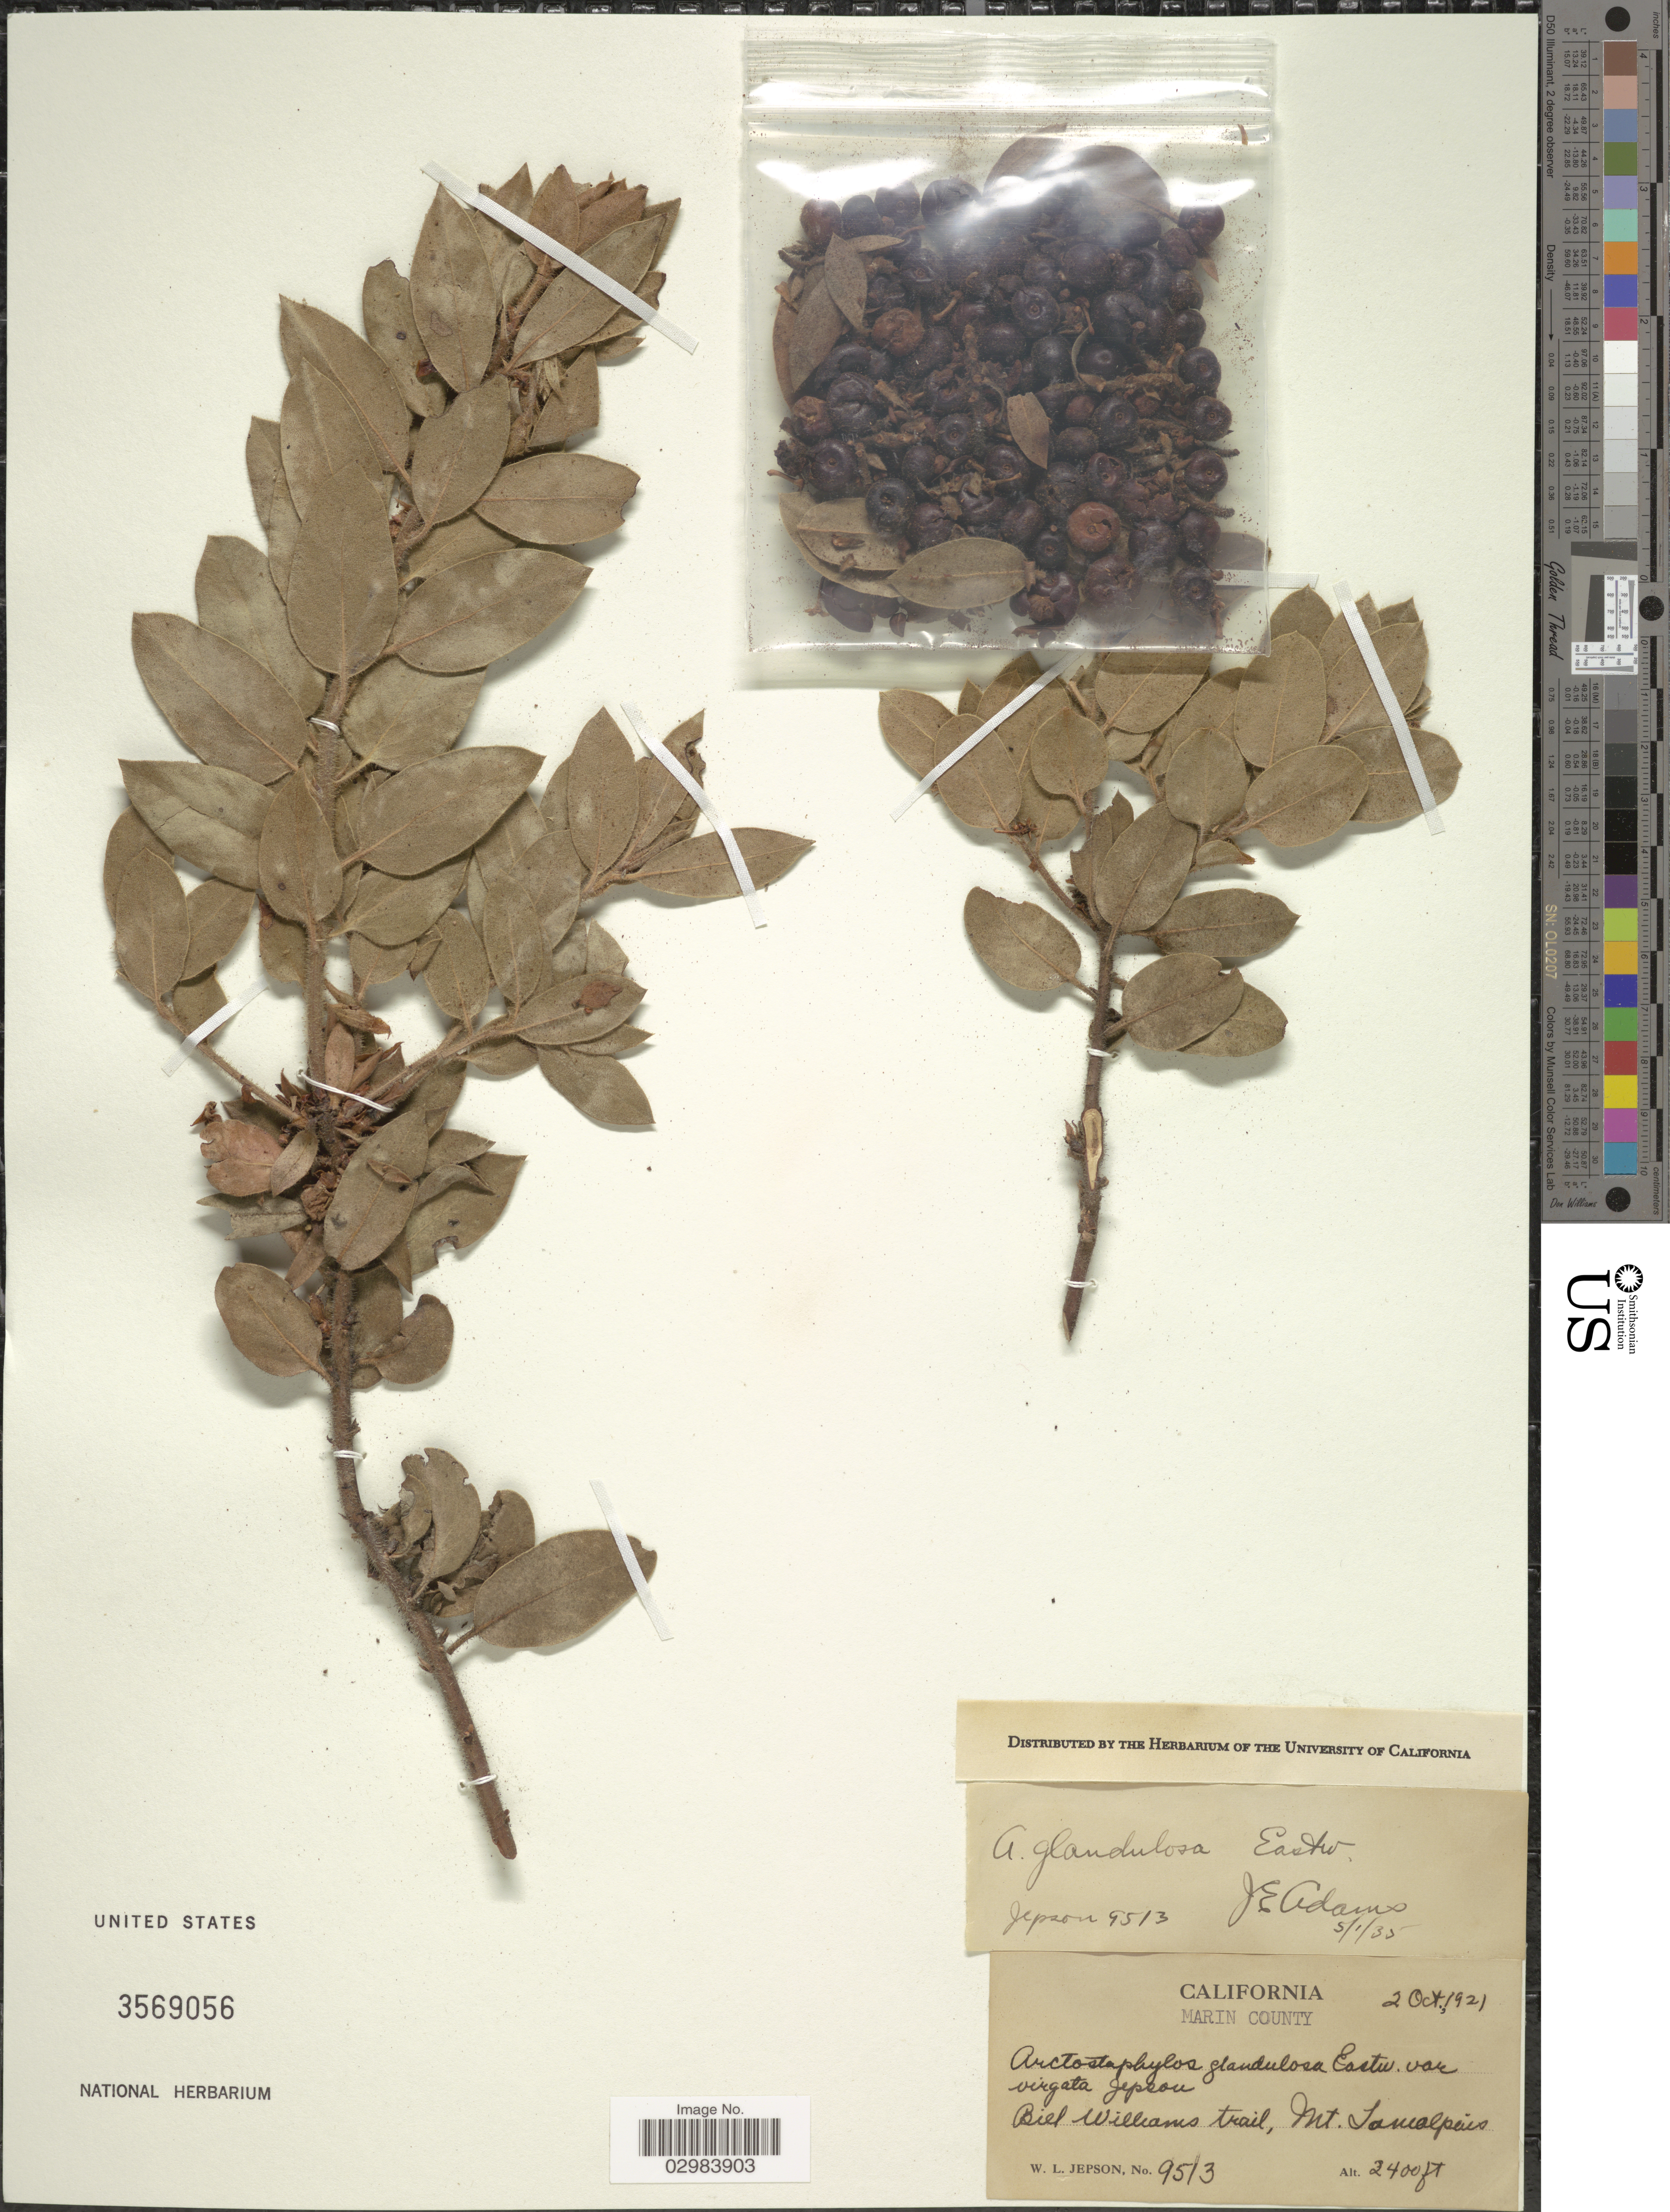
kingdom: Plantae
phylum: Tracheophyta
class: Magnoliopsida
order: Ericales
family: Ericaceae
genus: Arctostaphylos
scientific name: Arctostaphylos glandulosa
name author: Eastw.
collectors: W. L. Jepson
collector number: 9513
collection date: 1921-10-02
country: United States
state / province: California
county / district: Marin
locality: Marin County, Biel Williams Trail, Mt. Tamalpais.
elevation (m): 732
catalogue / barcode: US 3569056